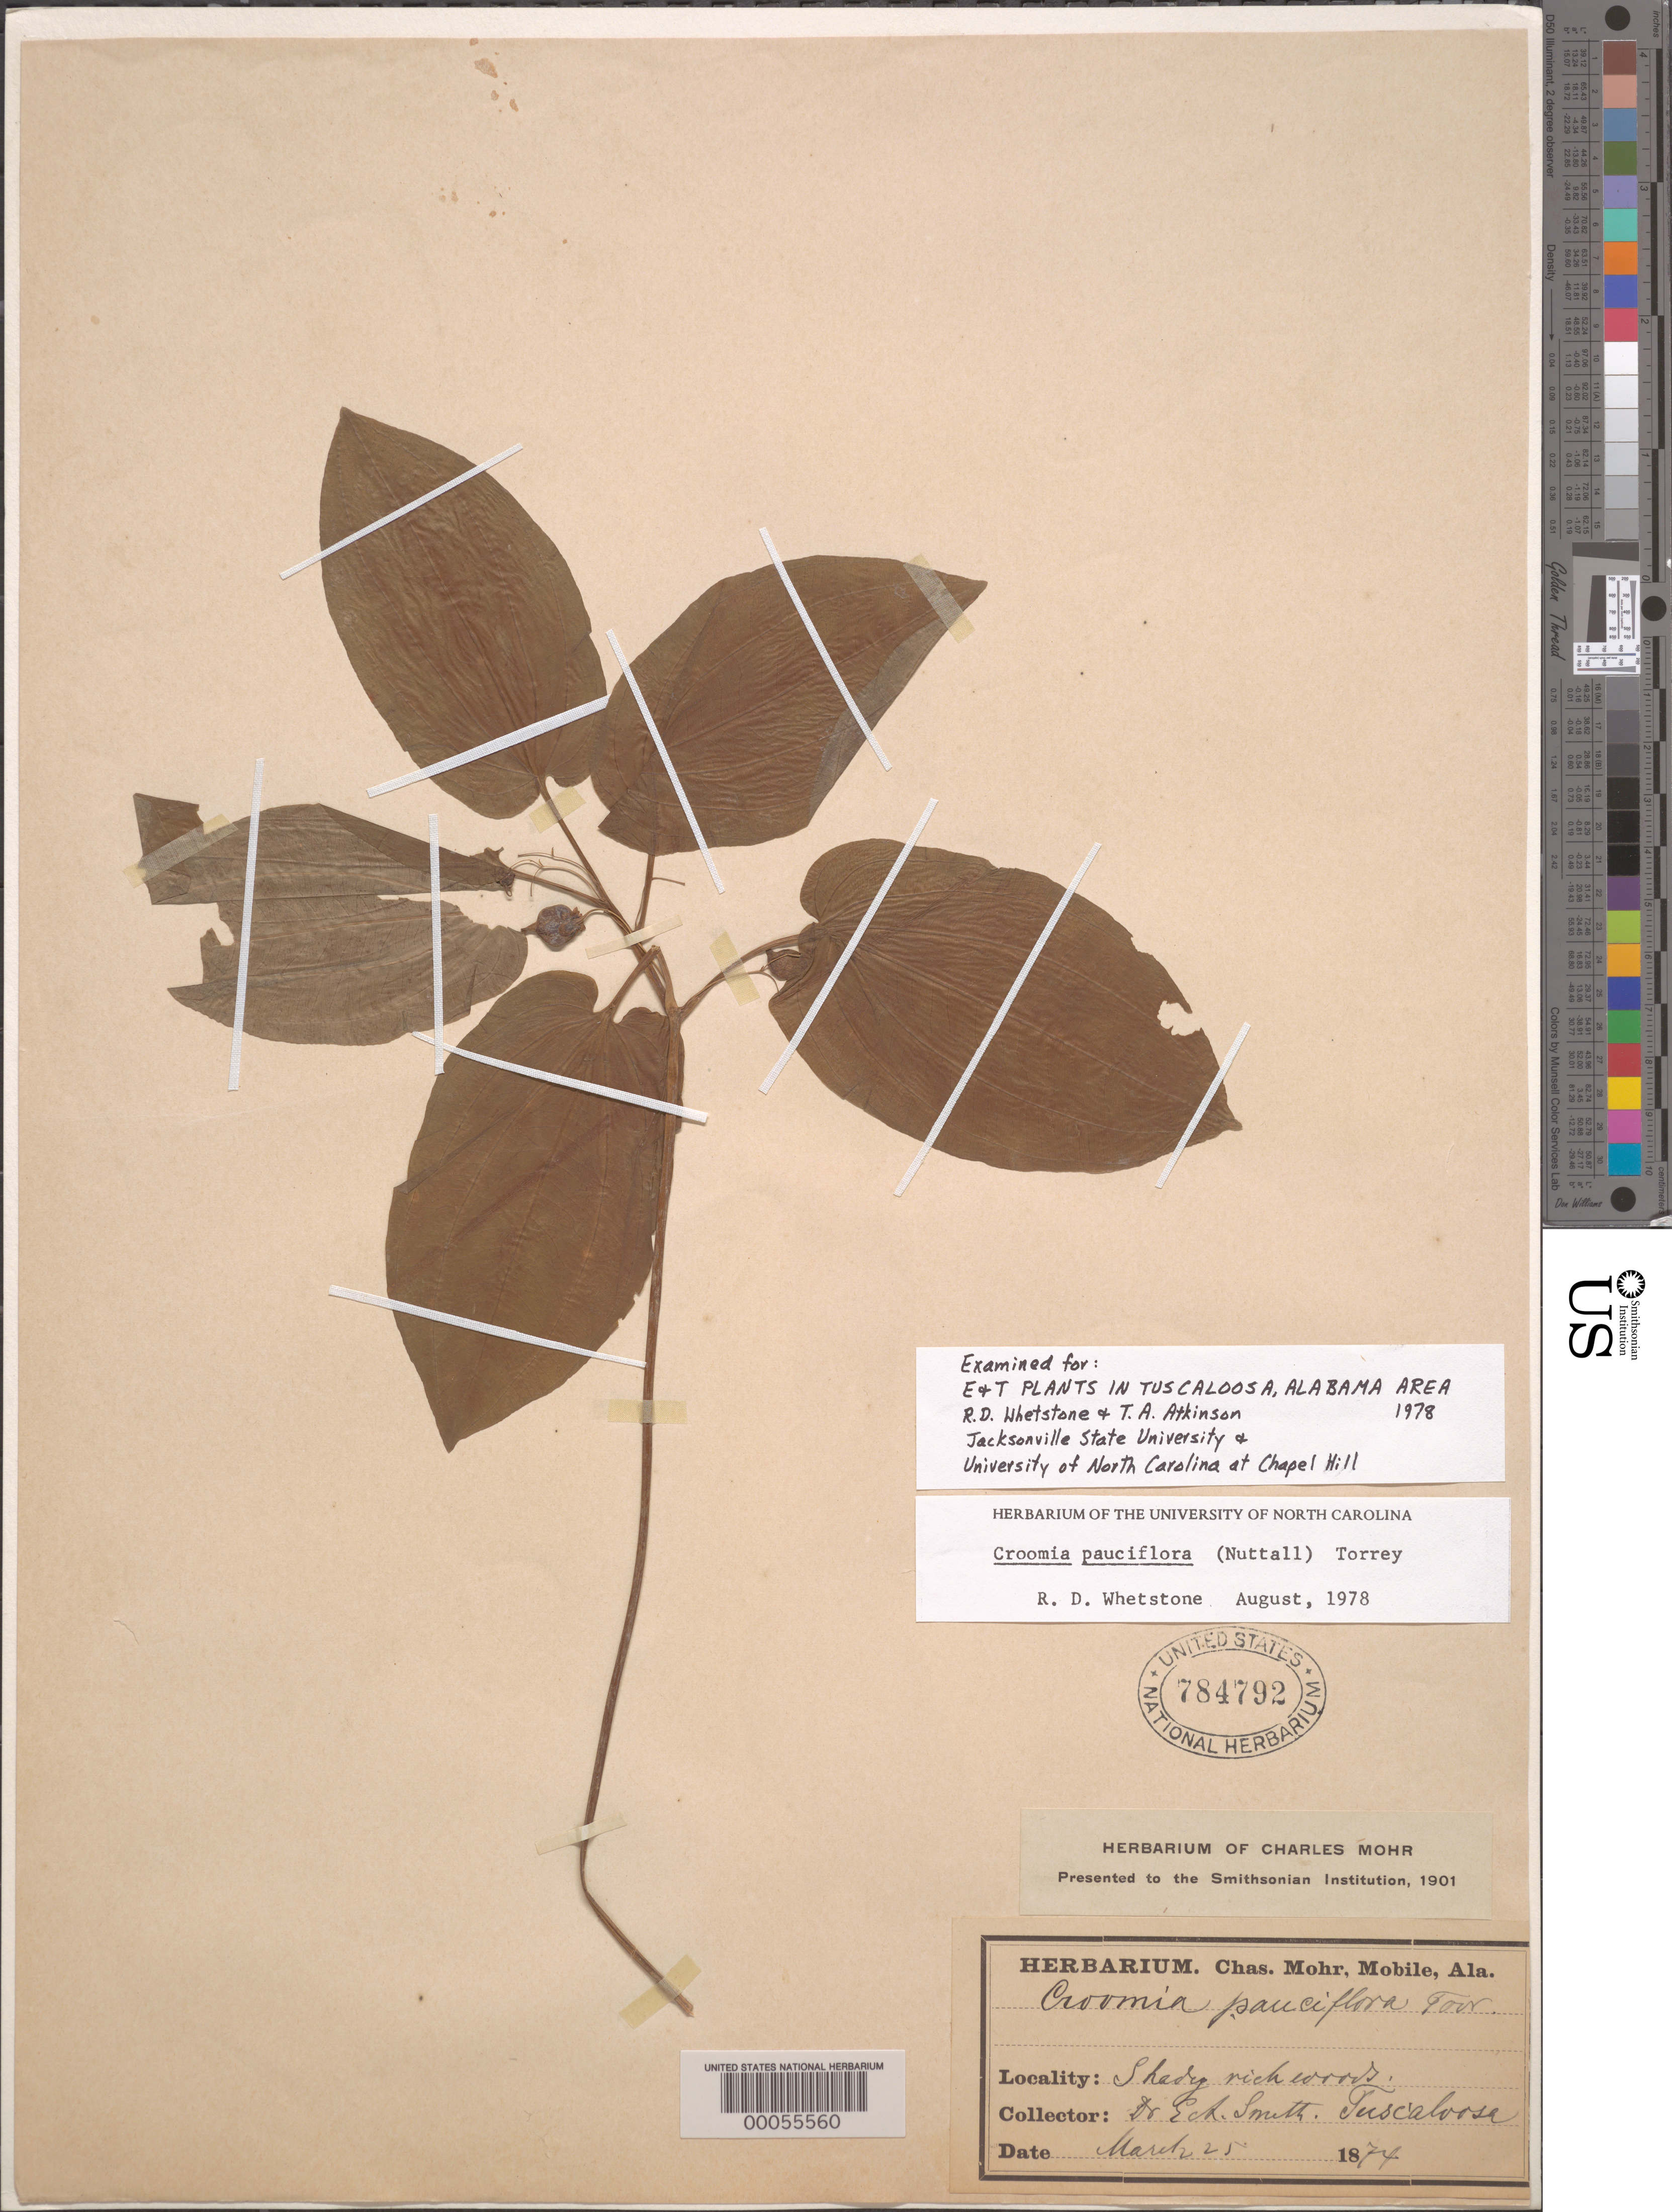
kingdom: Plantae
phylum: Tracheophyta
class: Liliopsida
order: Pandanales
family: Stemonaceae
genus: Croomia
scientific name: Croomia pauciflora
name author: (Nutt.) Torr.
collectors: C. T. Mohr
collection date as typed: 25 Mar 1874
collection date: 1874-03-25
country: United States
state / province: Alabama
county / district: Mobile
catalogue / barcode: US 784792